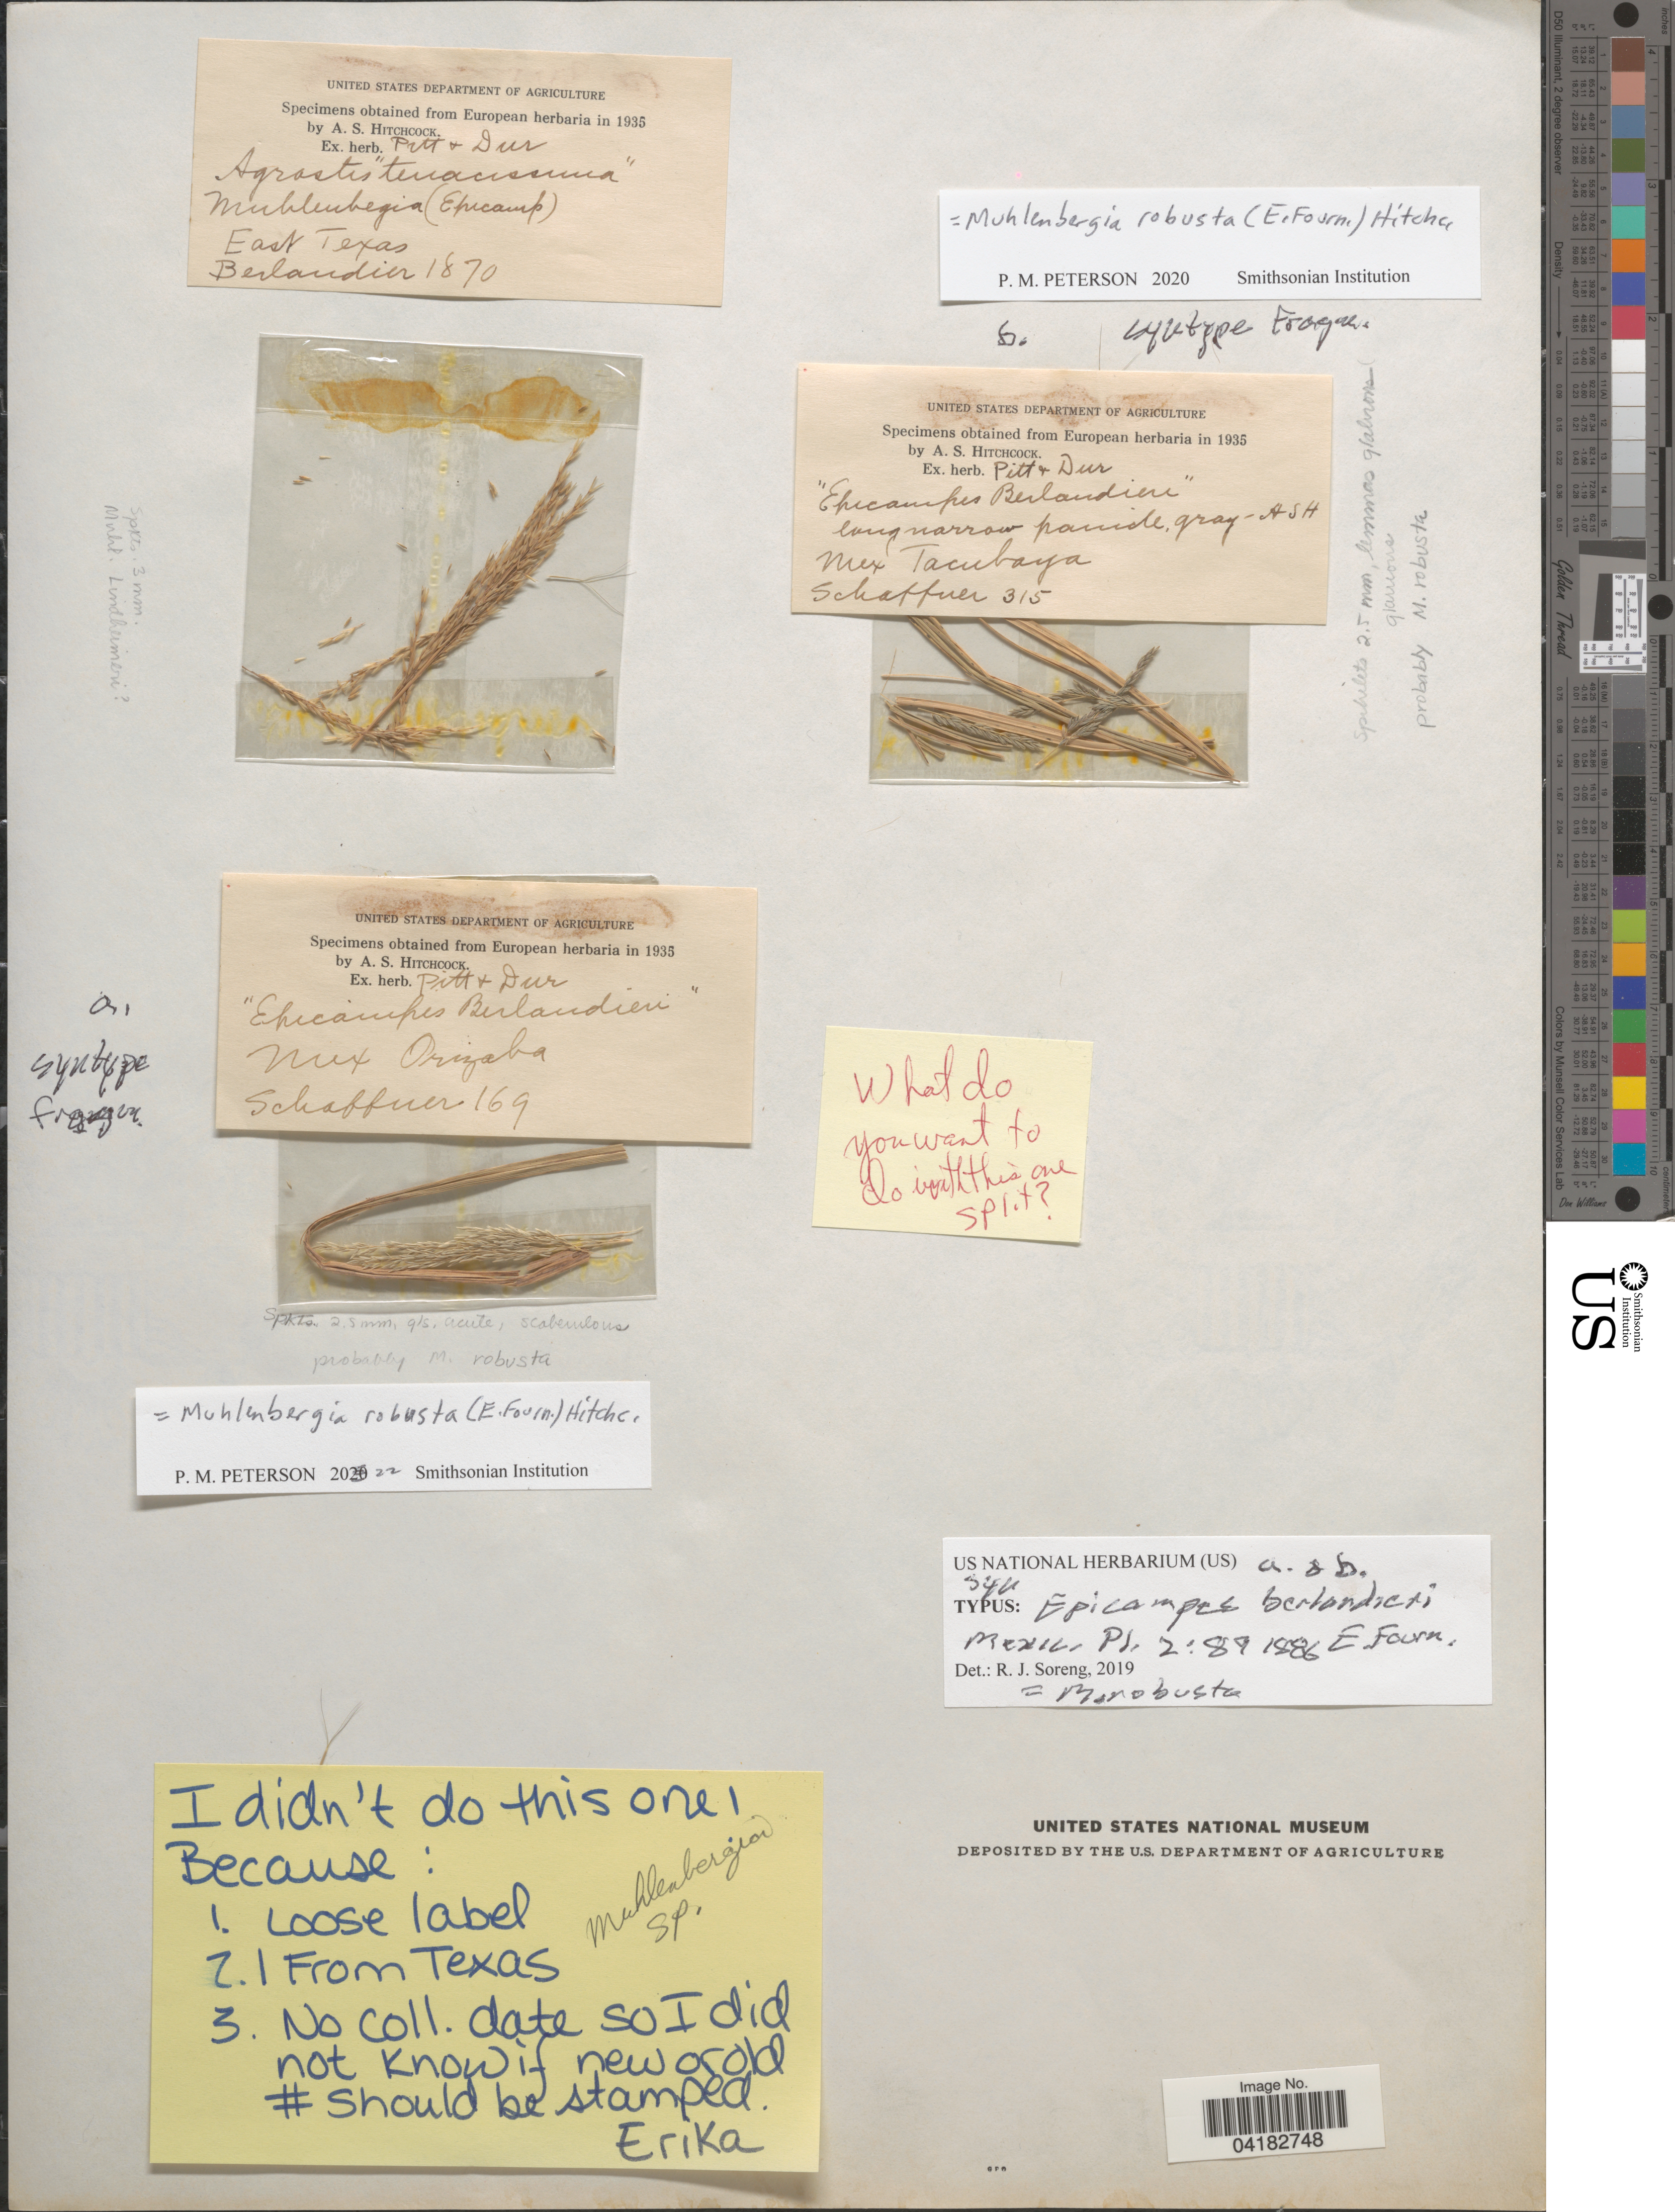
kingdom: Plantae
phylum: Tracheophyta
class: Liliopsida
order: Poales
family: Poaceae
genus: Muhlenbergia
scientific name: Muhlenbergia robusta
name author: (E. Fourn.) Hitchc.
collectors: Shaffner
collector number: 315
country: Mexico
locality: Tacubaya.